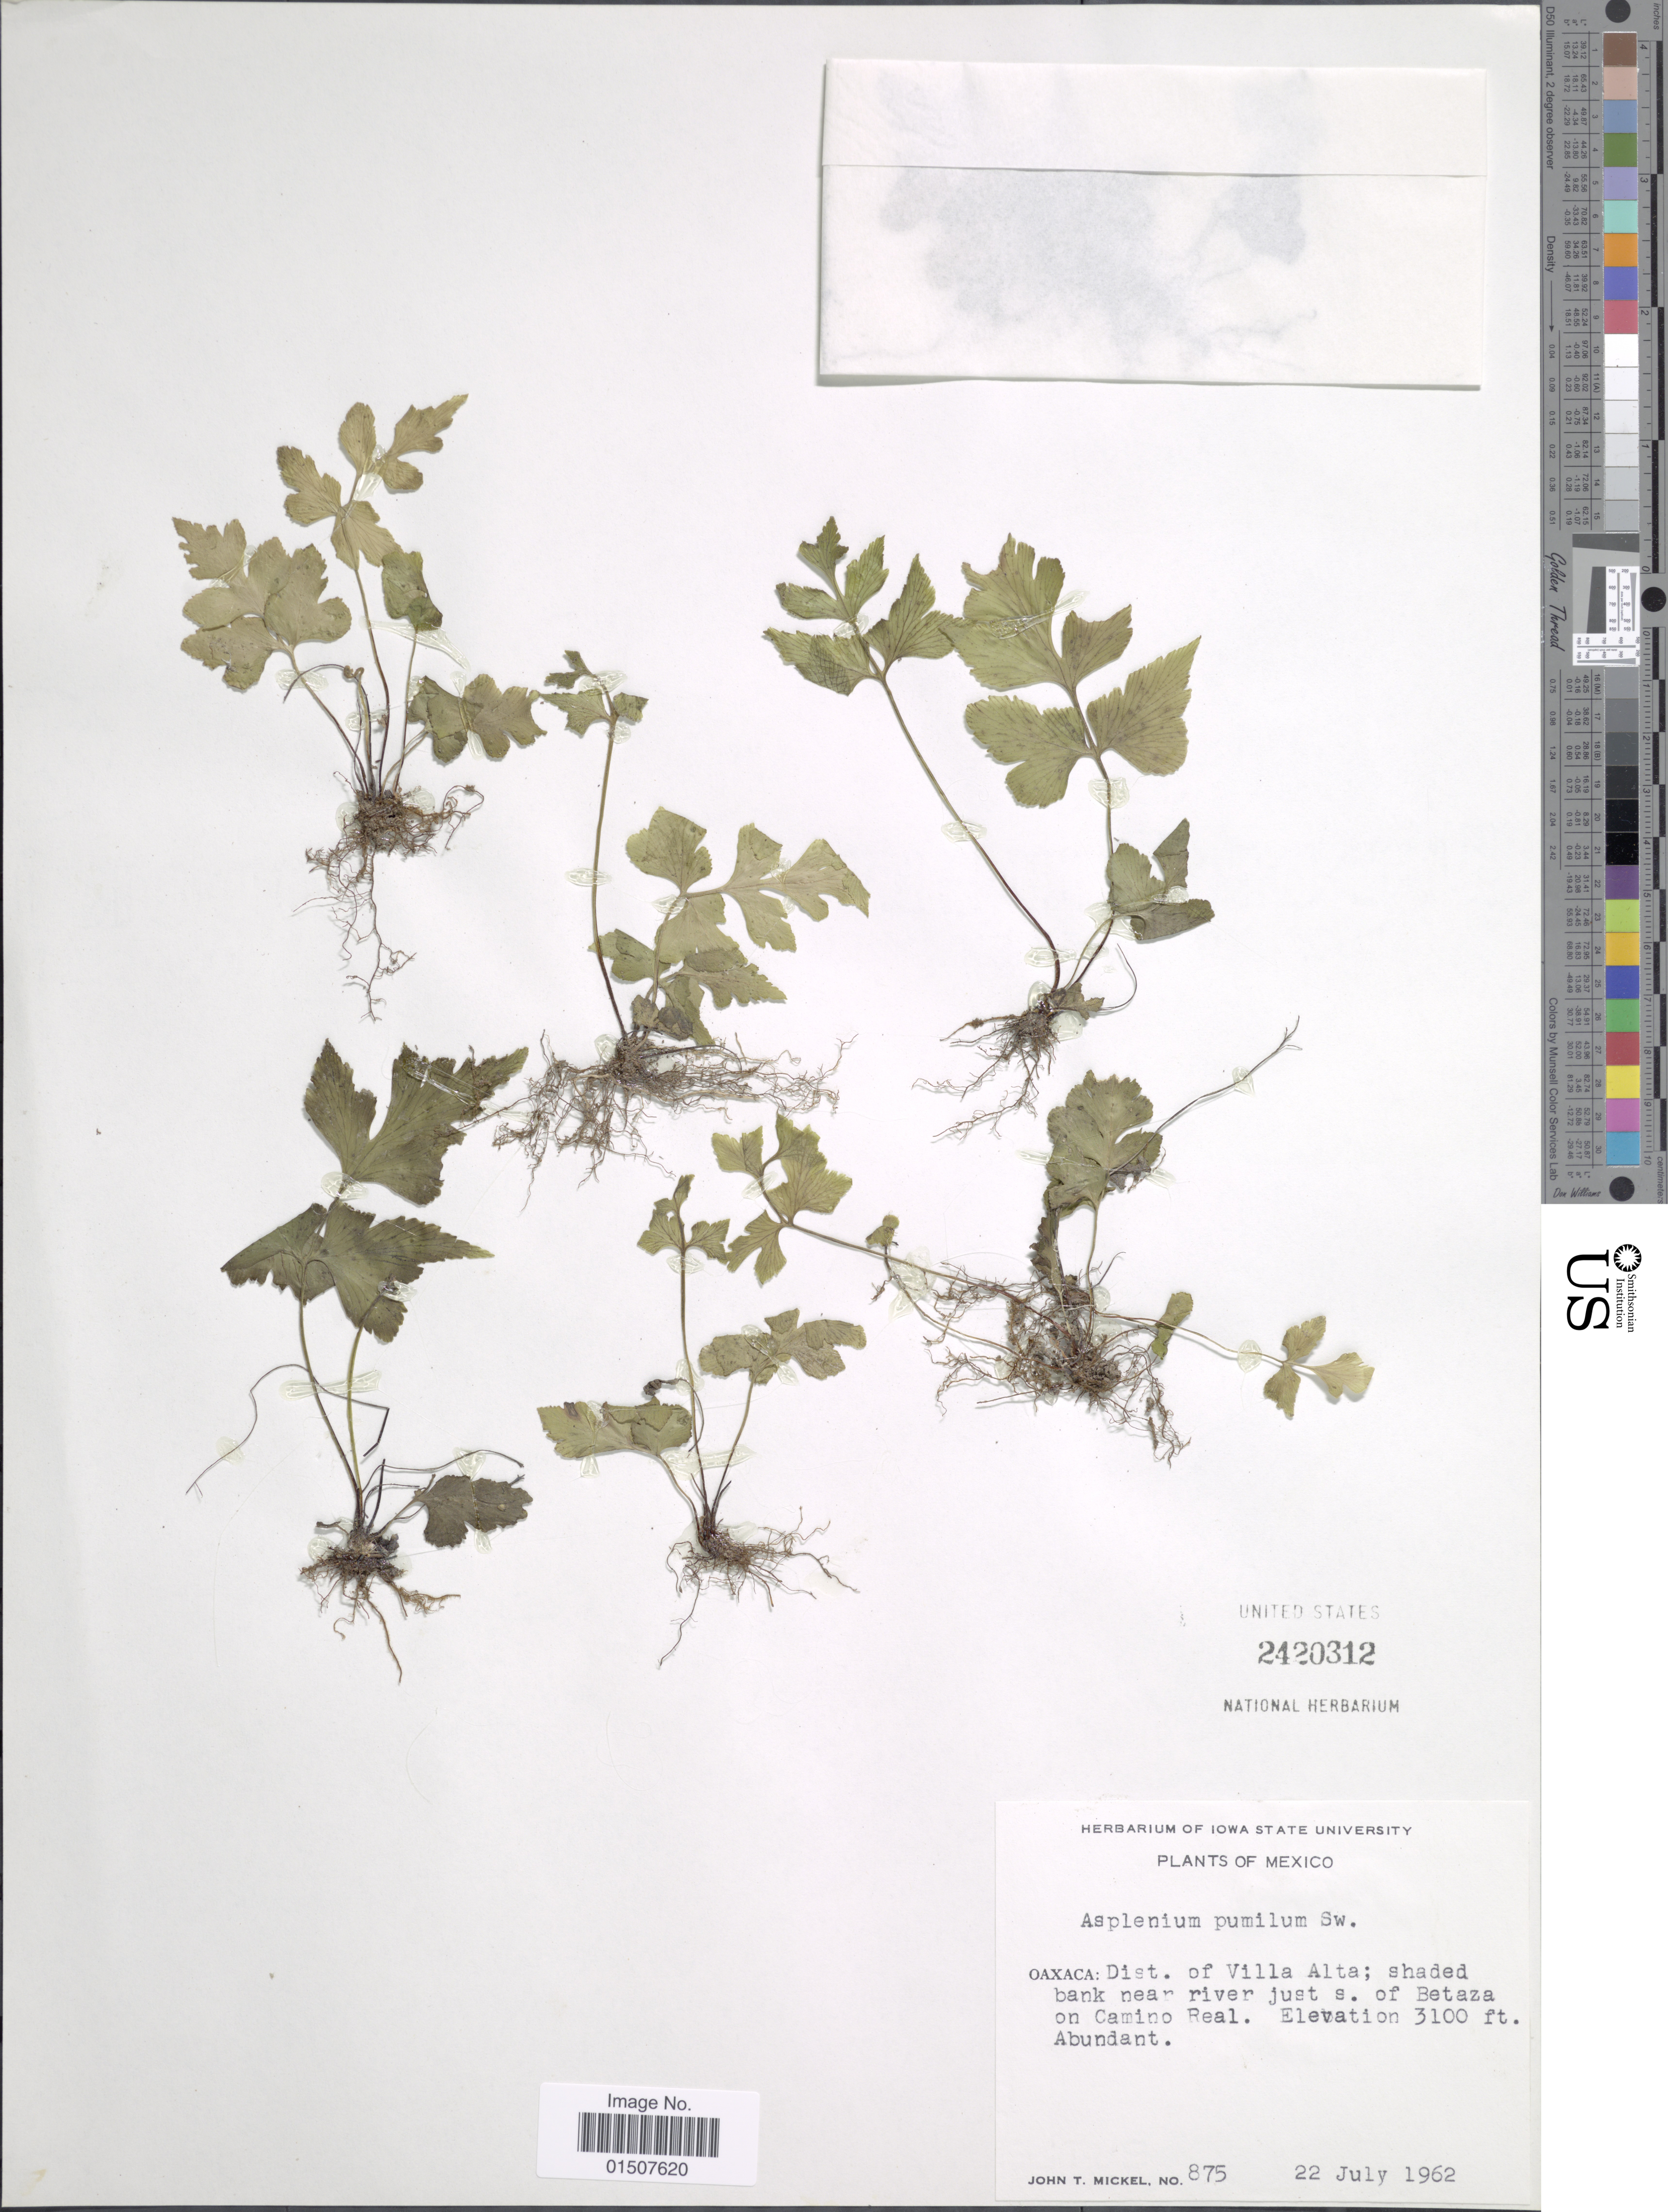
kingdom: Plantae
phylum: Tracheophyta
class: Polypodiopsida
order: Polypodiales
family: Aspleniaceae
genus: Asplenium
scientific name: Asplenium pumilum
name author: Sw.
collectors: J. T. Mickel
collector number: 875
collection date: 1962-07-22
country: Mexico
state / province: Oaxaca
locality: Oaxaca: Distr. of Villa Alta; shaded bank near river just s. of Betaza on camino Real.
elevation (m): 945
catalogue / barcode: US 2420312